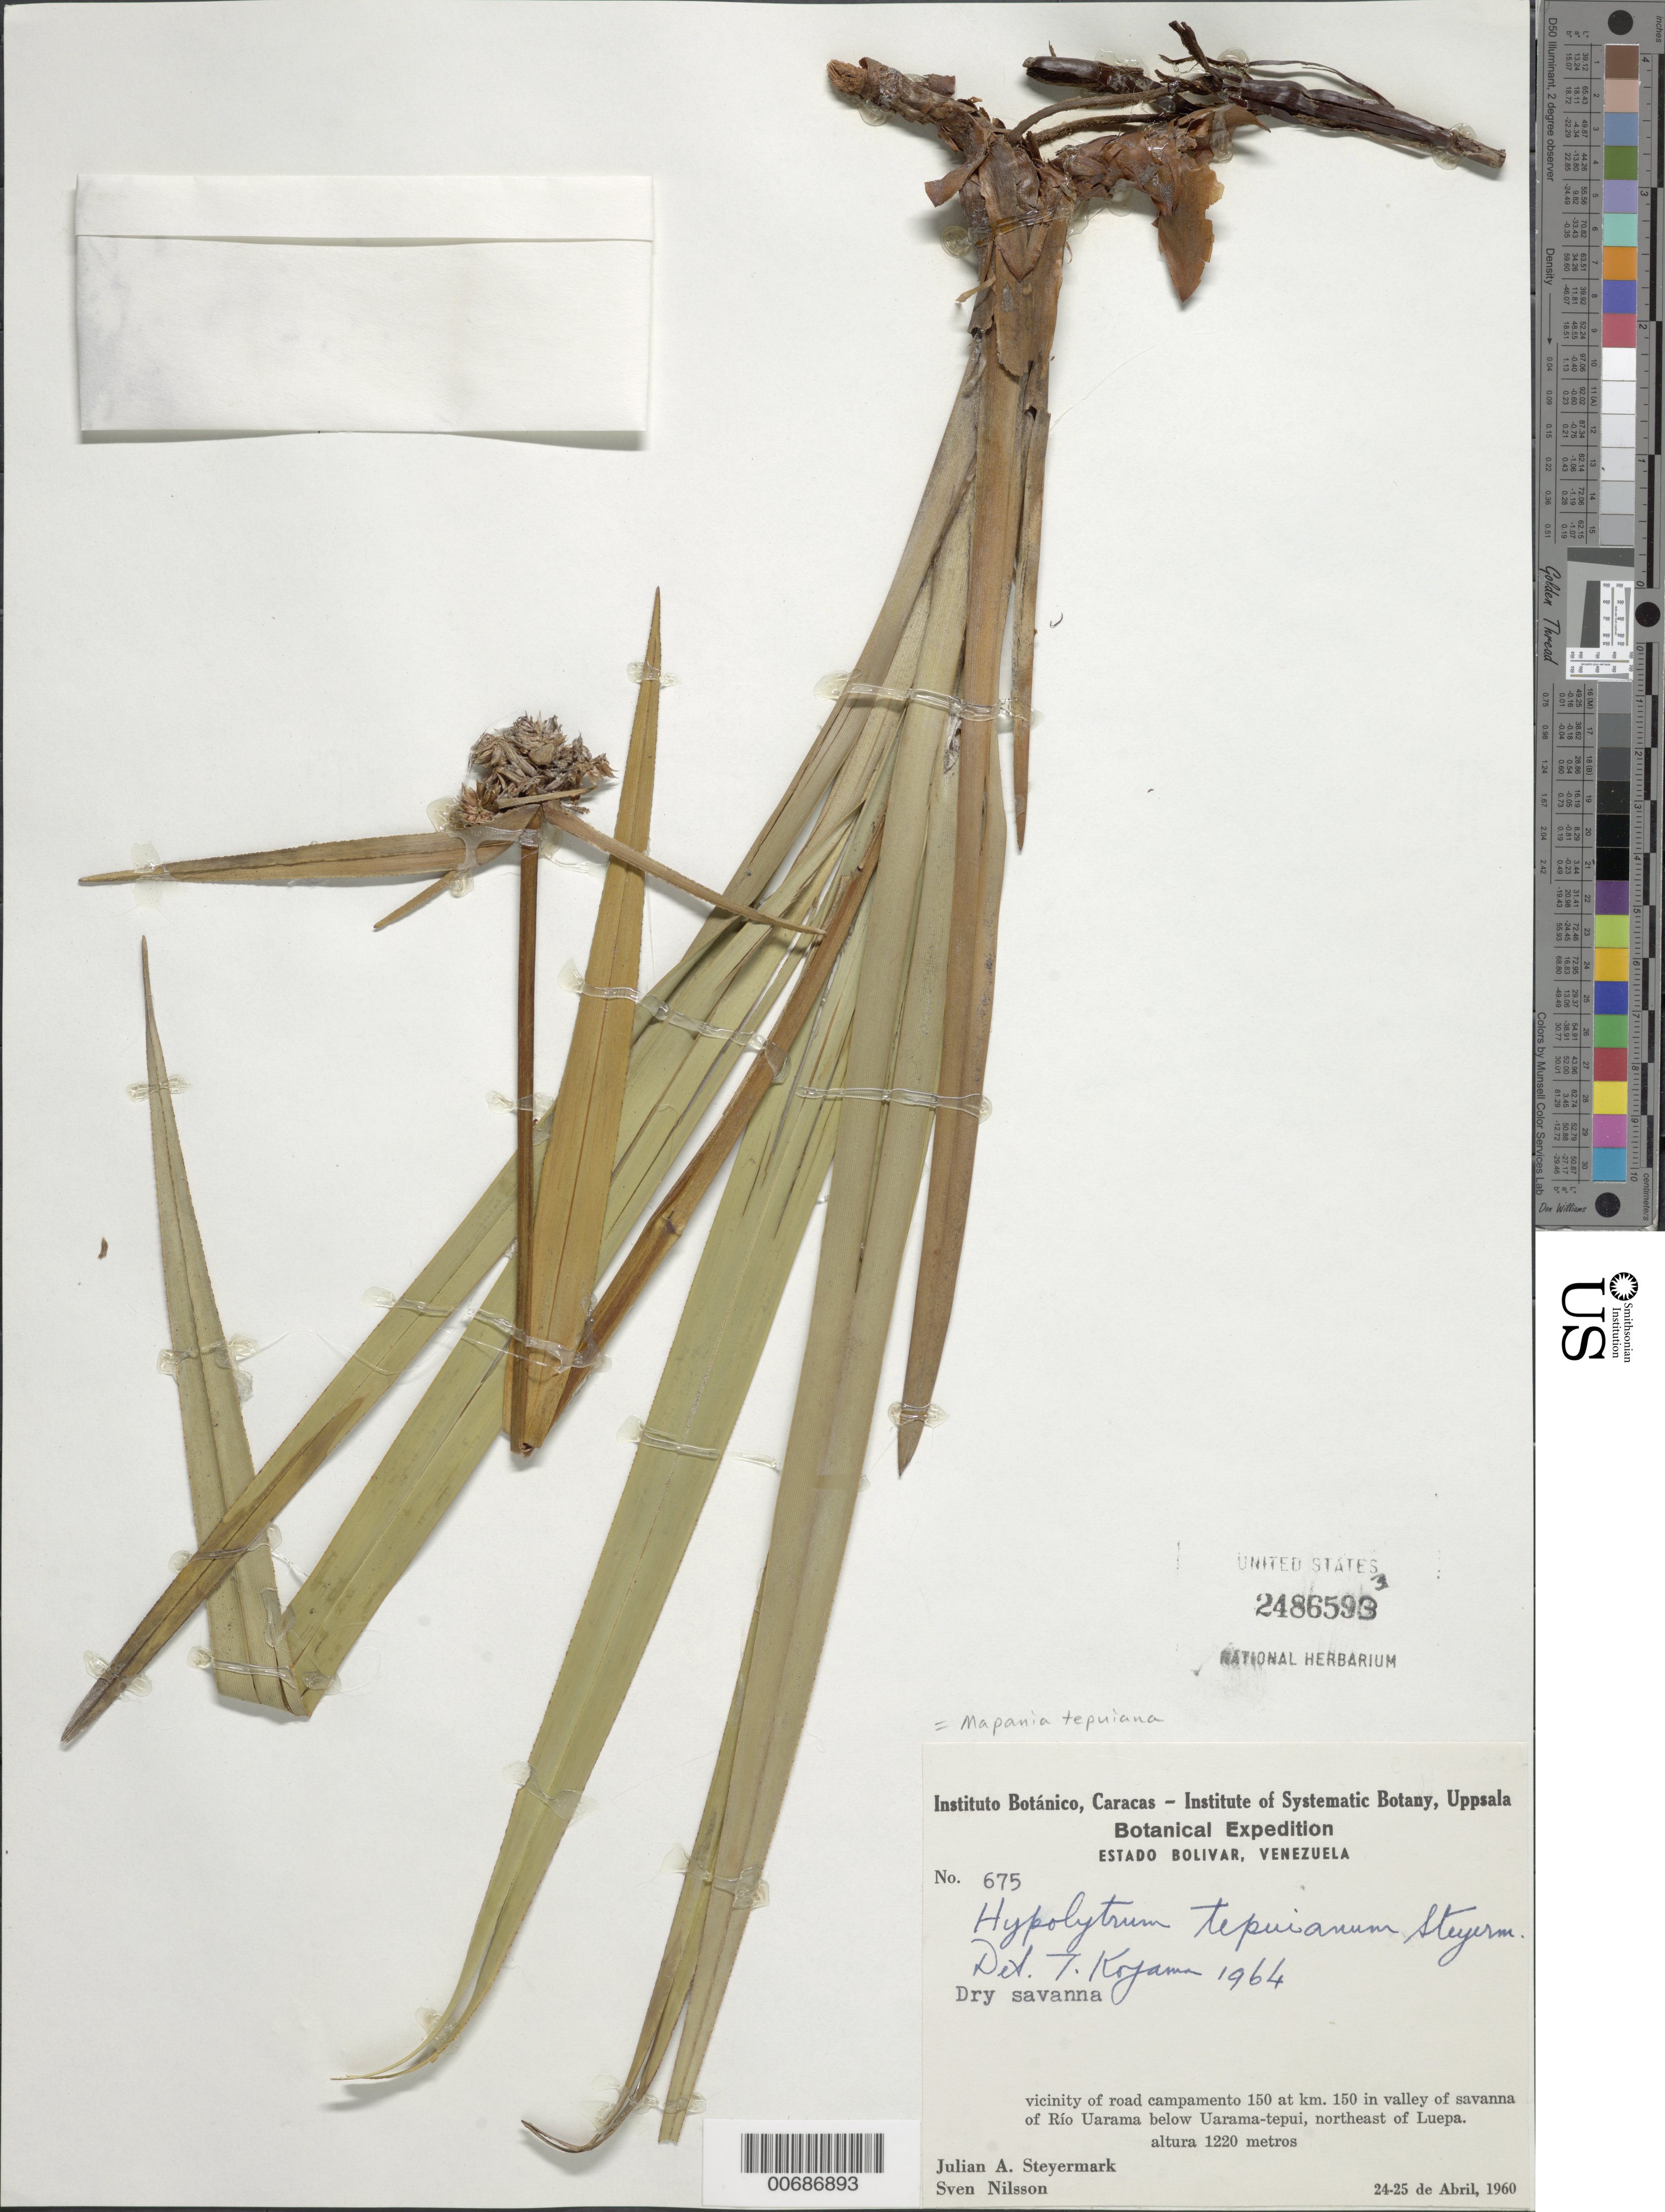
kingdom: Plantae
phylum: Tracheophyta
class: Liliopsida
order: Poales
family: Cyperaceae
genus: Mapania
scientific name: Mapania tepuiana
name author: (Steyerm.) T. Koyama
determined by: Koyama, Tetsuo M.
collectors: J. Steyermark & S. Nilsson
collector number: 60 675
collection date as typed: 24-Apr-60 to 25-Apr-60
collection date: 1960-04-24/1960-04-25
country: Venezuela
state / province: Bolívar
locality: Río Uarama, below Uarama-tepuí, NE of Luepa, vic. of road campamento 150 at km 150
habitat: Dry savanna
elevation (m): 1220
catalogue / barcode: US 2486593